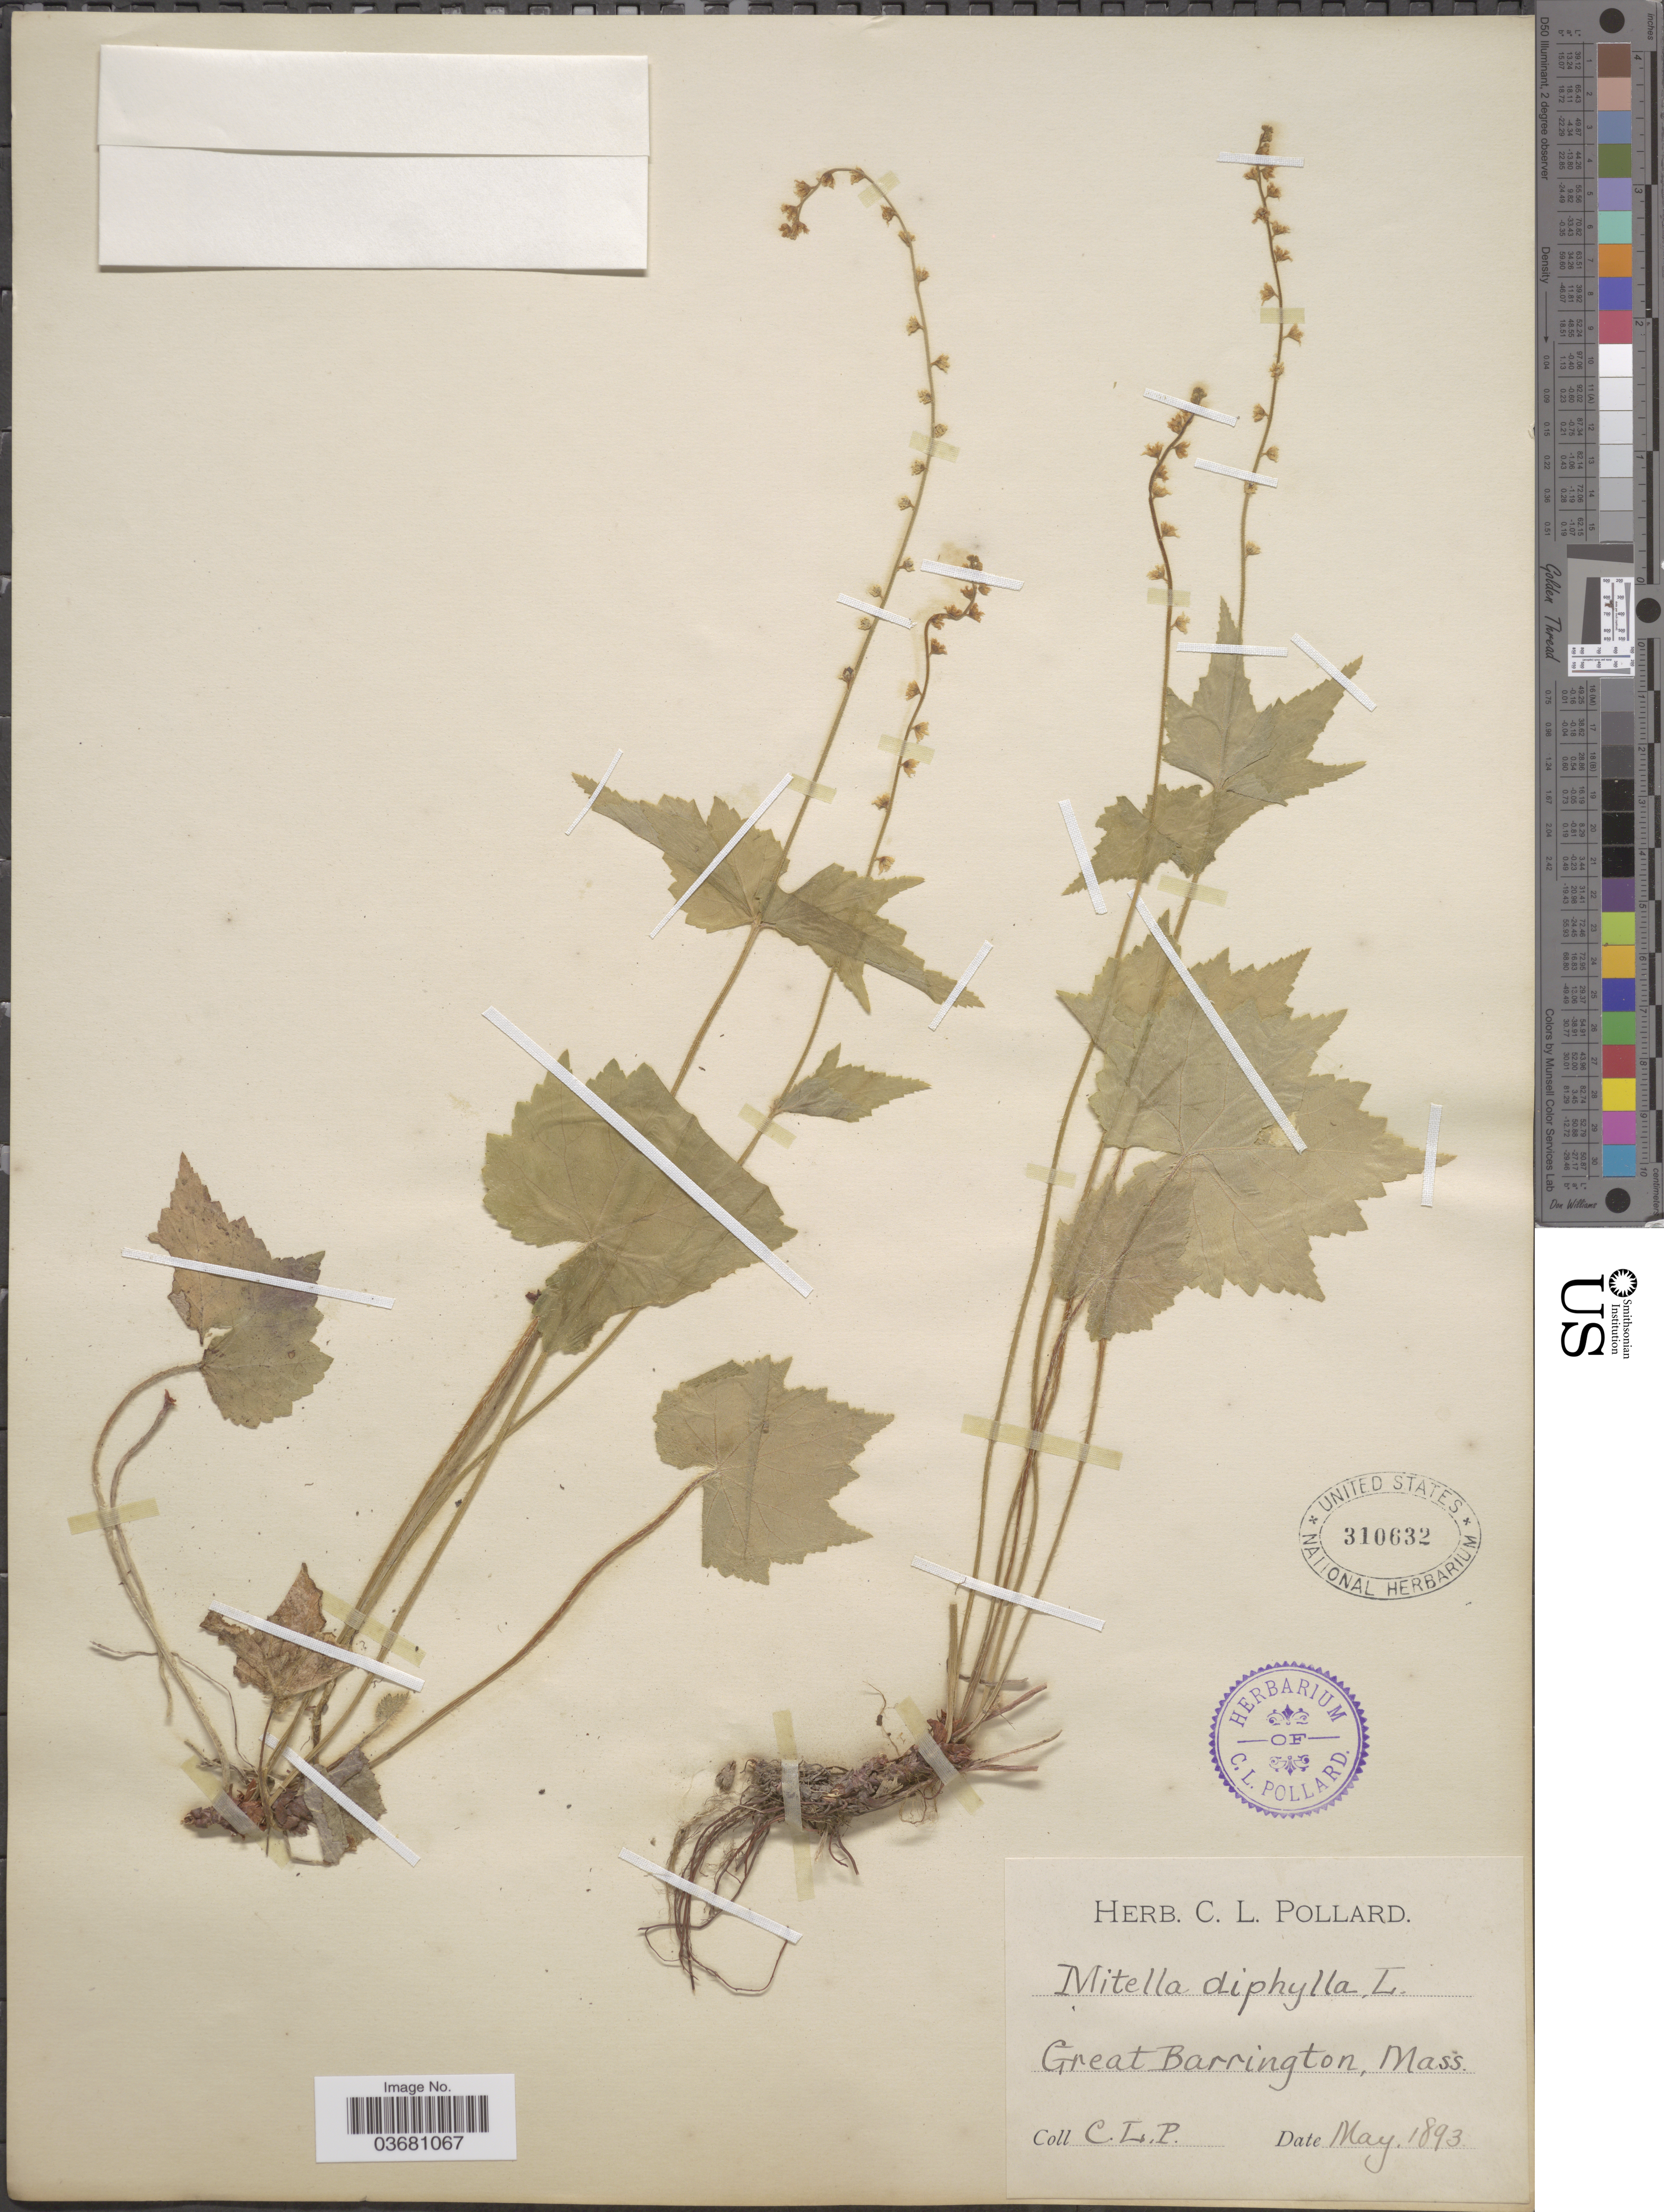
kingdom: Plantae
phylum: Tracheophyta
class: Magnoliopsida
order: Saxifragales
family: Saxifragaceae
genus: Mitella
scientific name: Mitella diphylla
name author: L.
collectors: C. L. Pollard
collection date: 1893-05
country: United States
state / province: Massachusetts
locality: Great Barrington.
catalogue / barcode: US 310632